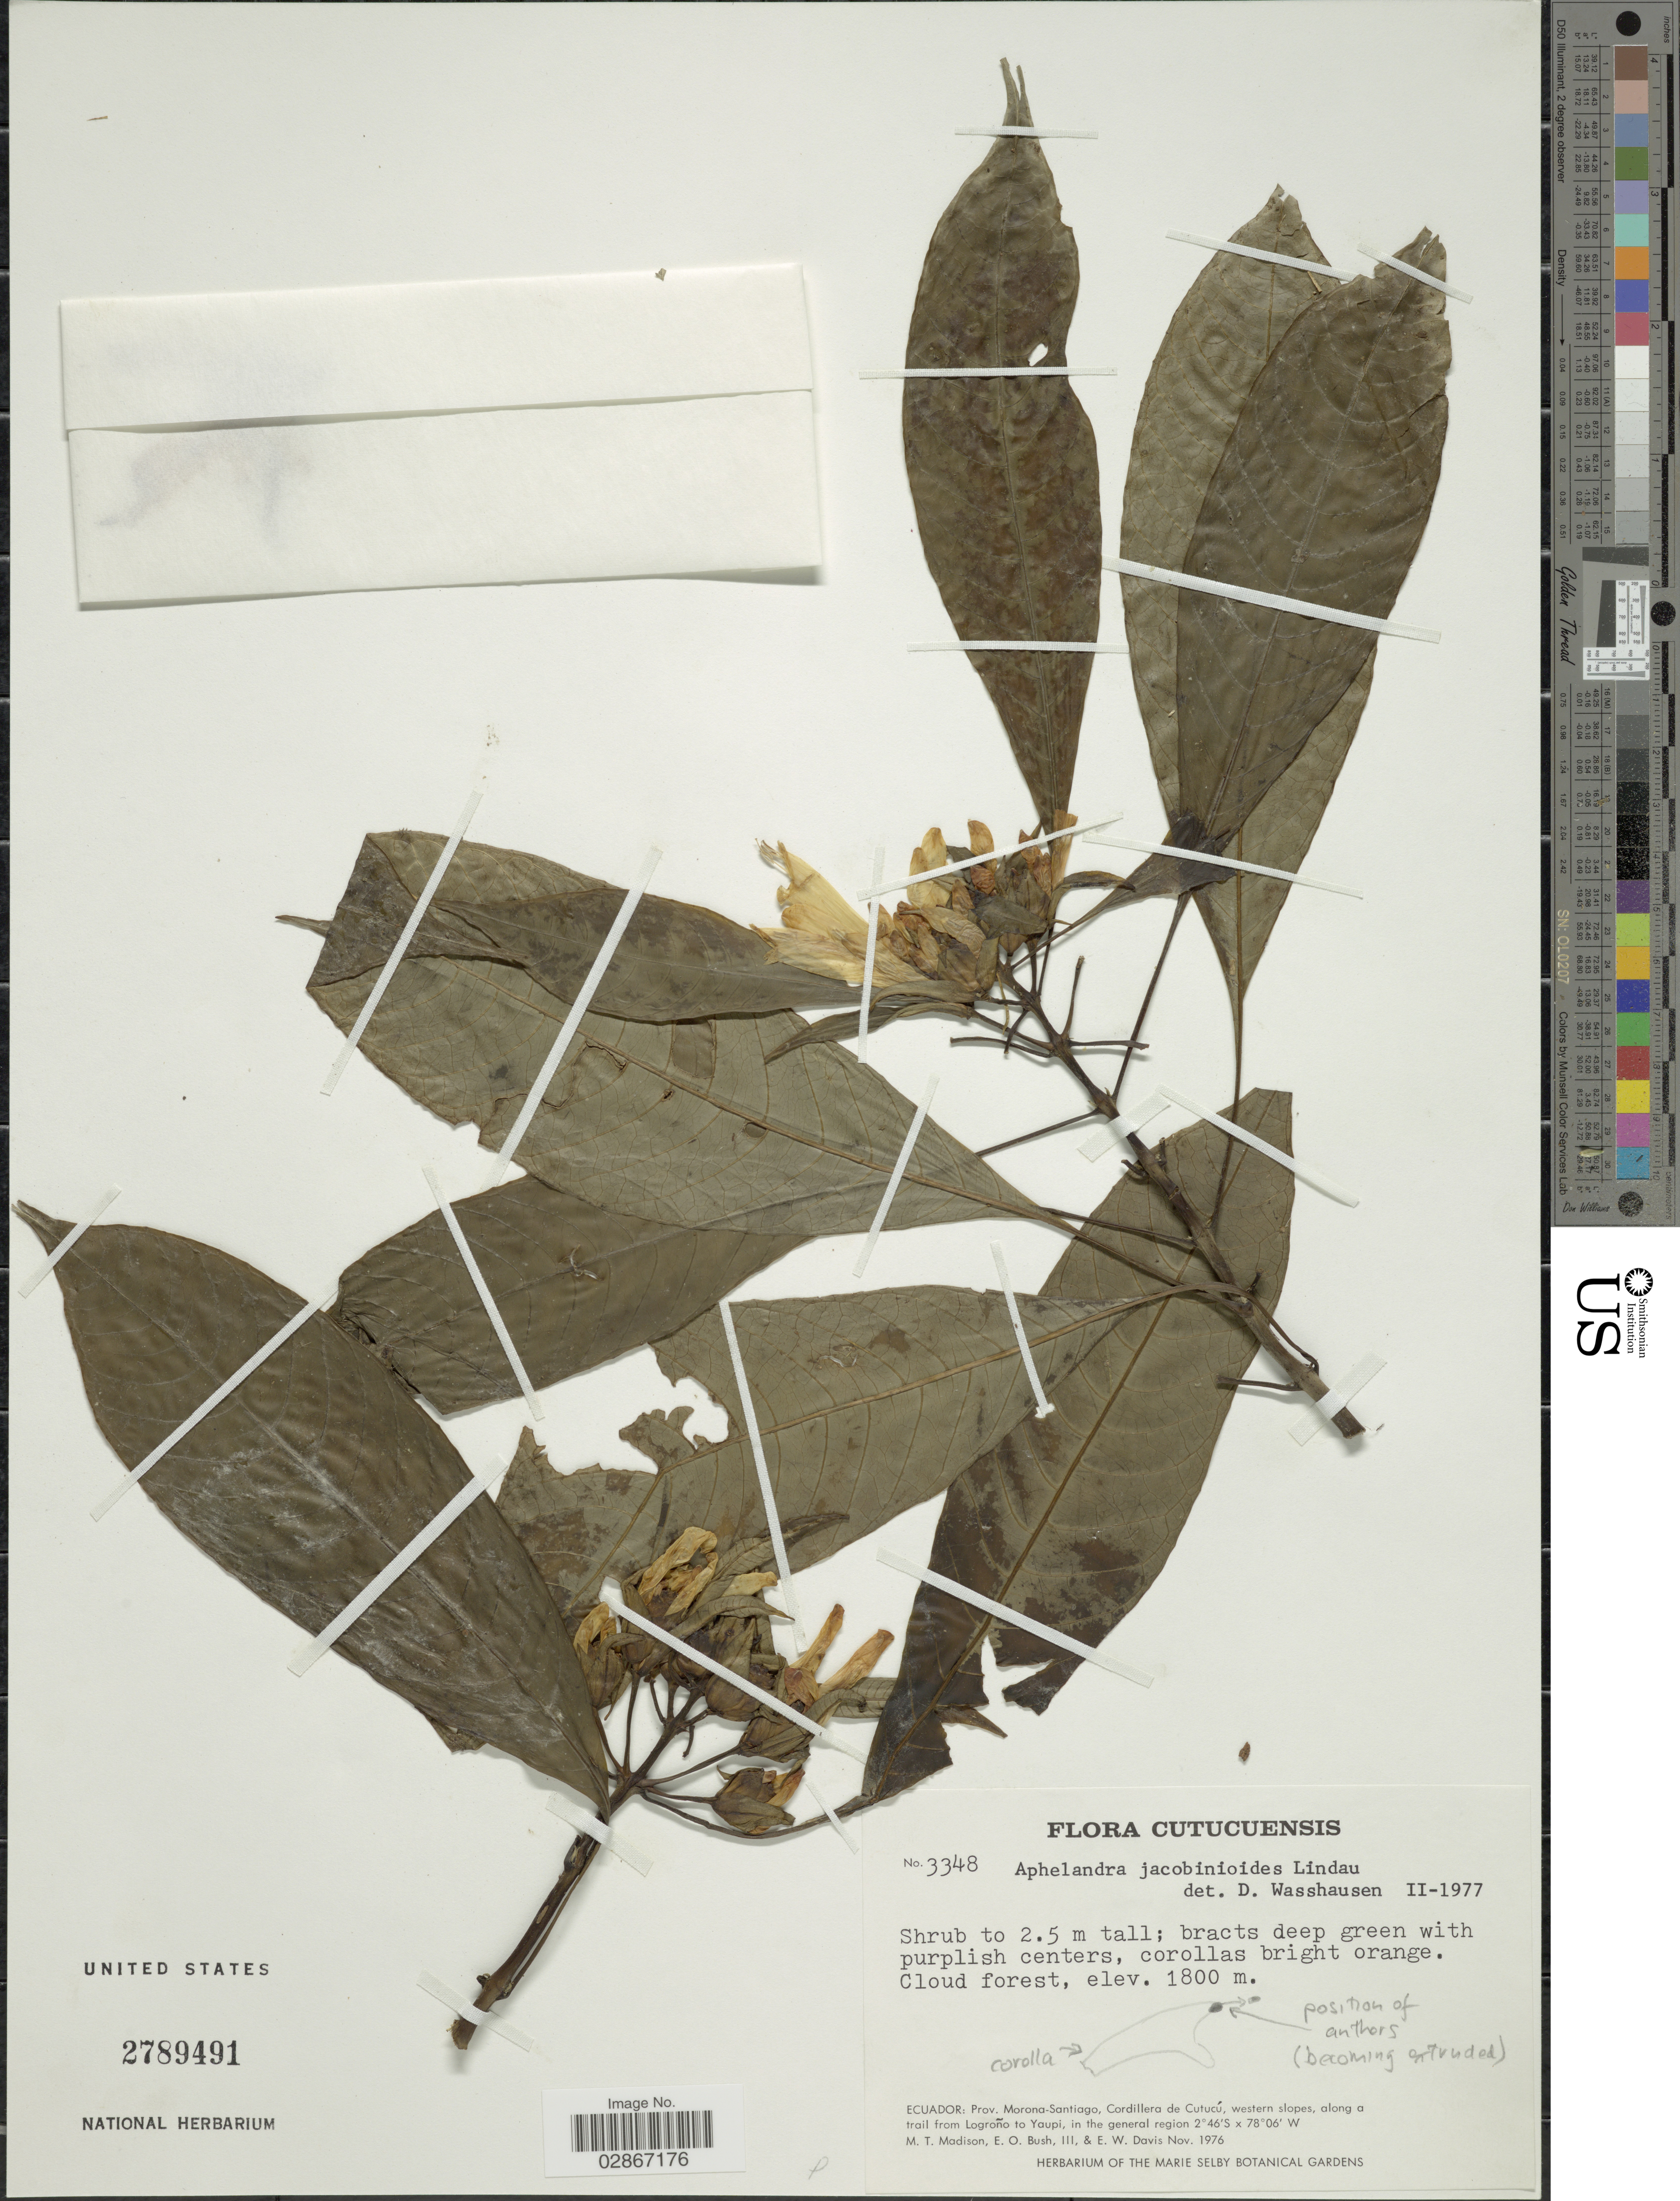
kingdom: Plantae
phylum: Tracheophyta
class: Magnoliopsida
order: Lamiales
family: Acanthaceae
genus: Aphelandra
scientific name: Aphelandra jacobinioides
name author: Lindau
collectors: M. T. Madison, E. O. Bush & E. W. Davis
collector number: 3348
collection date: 1976-11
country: Ecuador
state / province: Morona-Santiago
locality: Prov. Morona-Santiago, Cordillera de Cutucú, western slopes, along a trail from logroño to Yaupi, in the general region.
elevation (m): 1800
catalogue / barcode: US 2789491